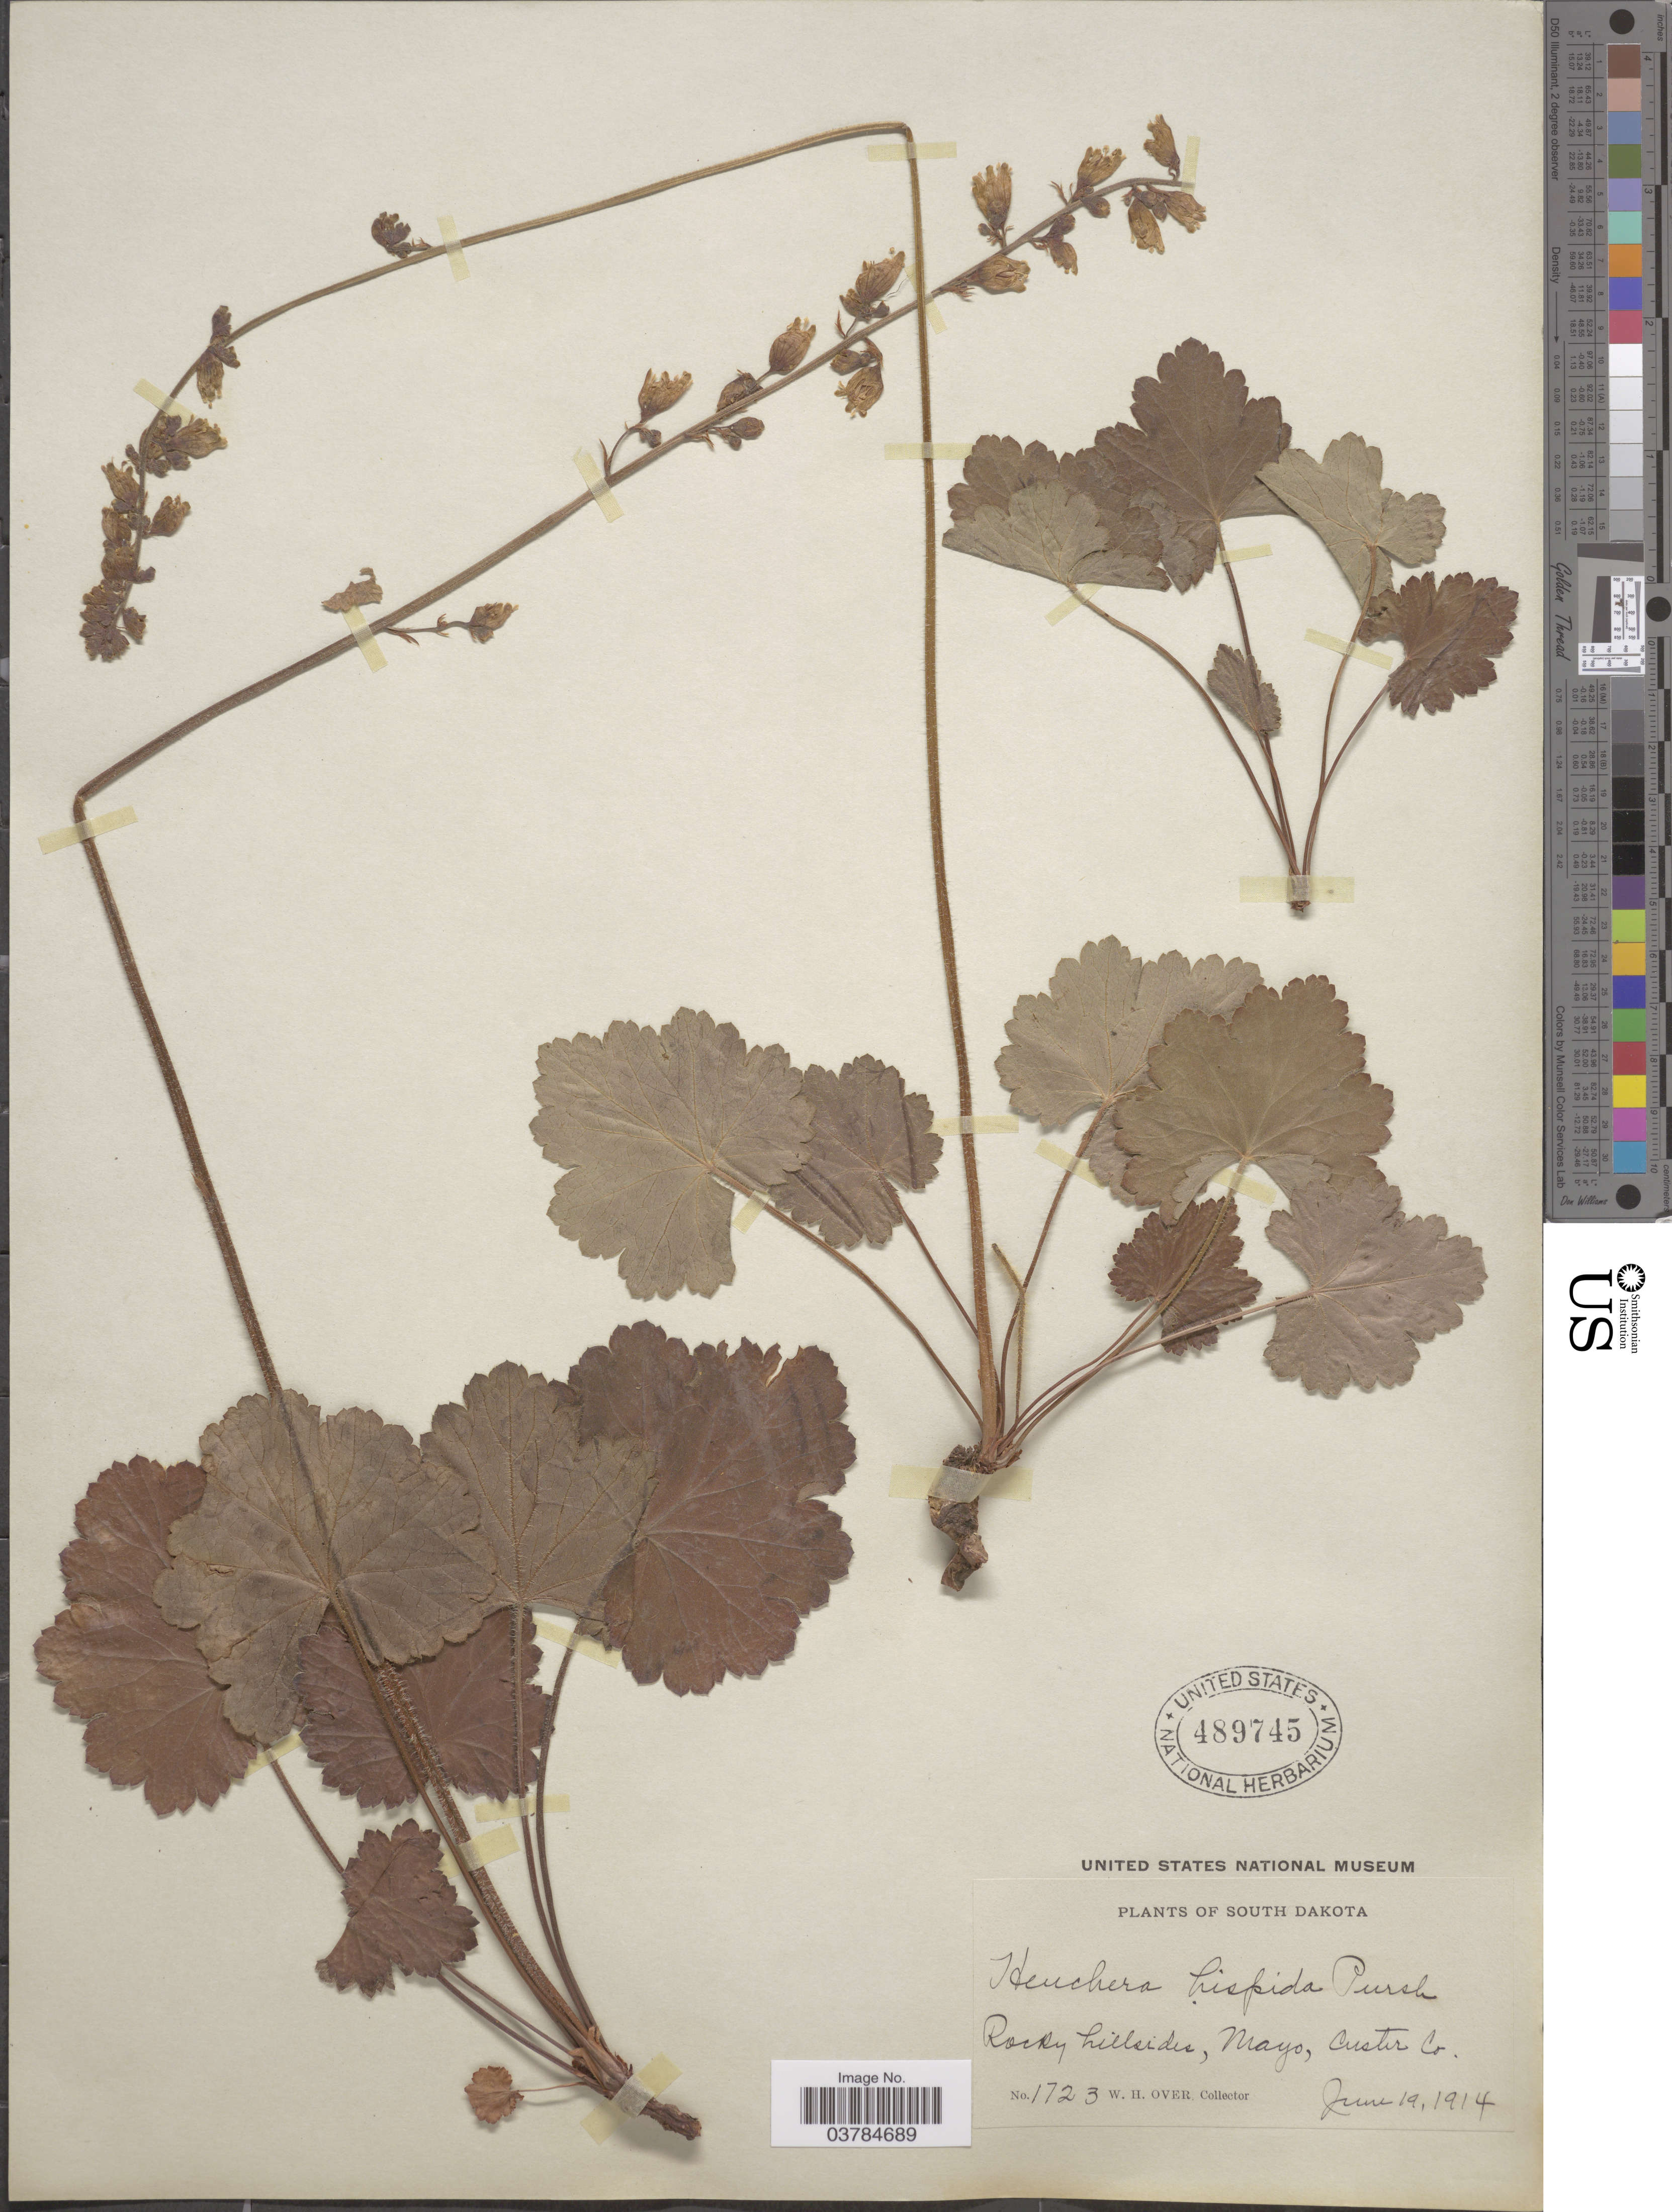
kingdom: Plantae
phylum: Tracheophyta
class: Magnoliopsida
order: Saxifragales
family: Saxifragaceae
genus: Heuchera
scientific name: Heuchera hispida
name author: Pursh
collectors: W. Over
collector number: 1723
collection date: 1914-06-19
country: United States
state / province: South Dakota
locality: Rocky hillsides, Mayo, Custer Co.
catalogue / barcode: US 489745